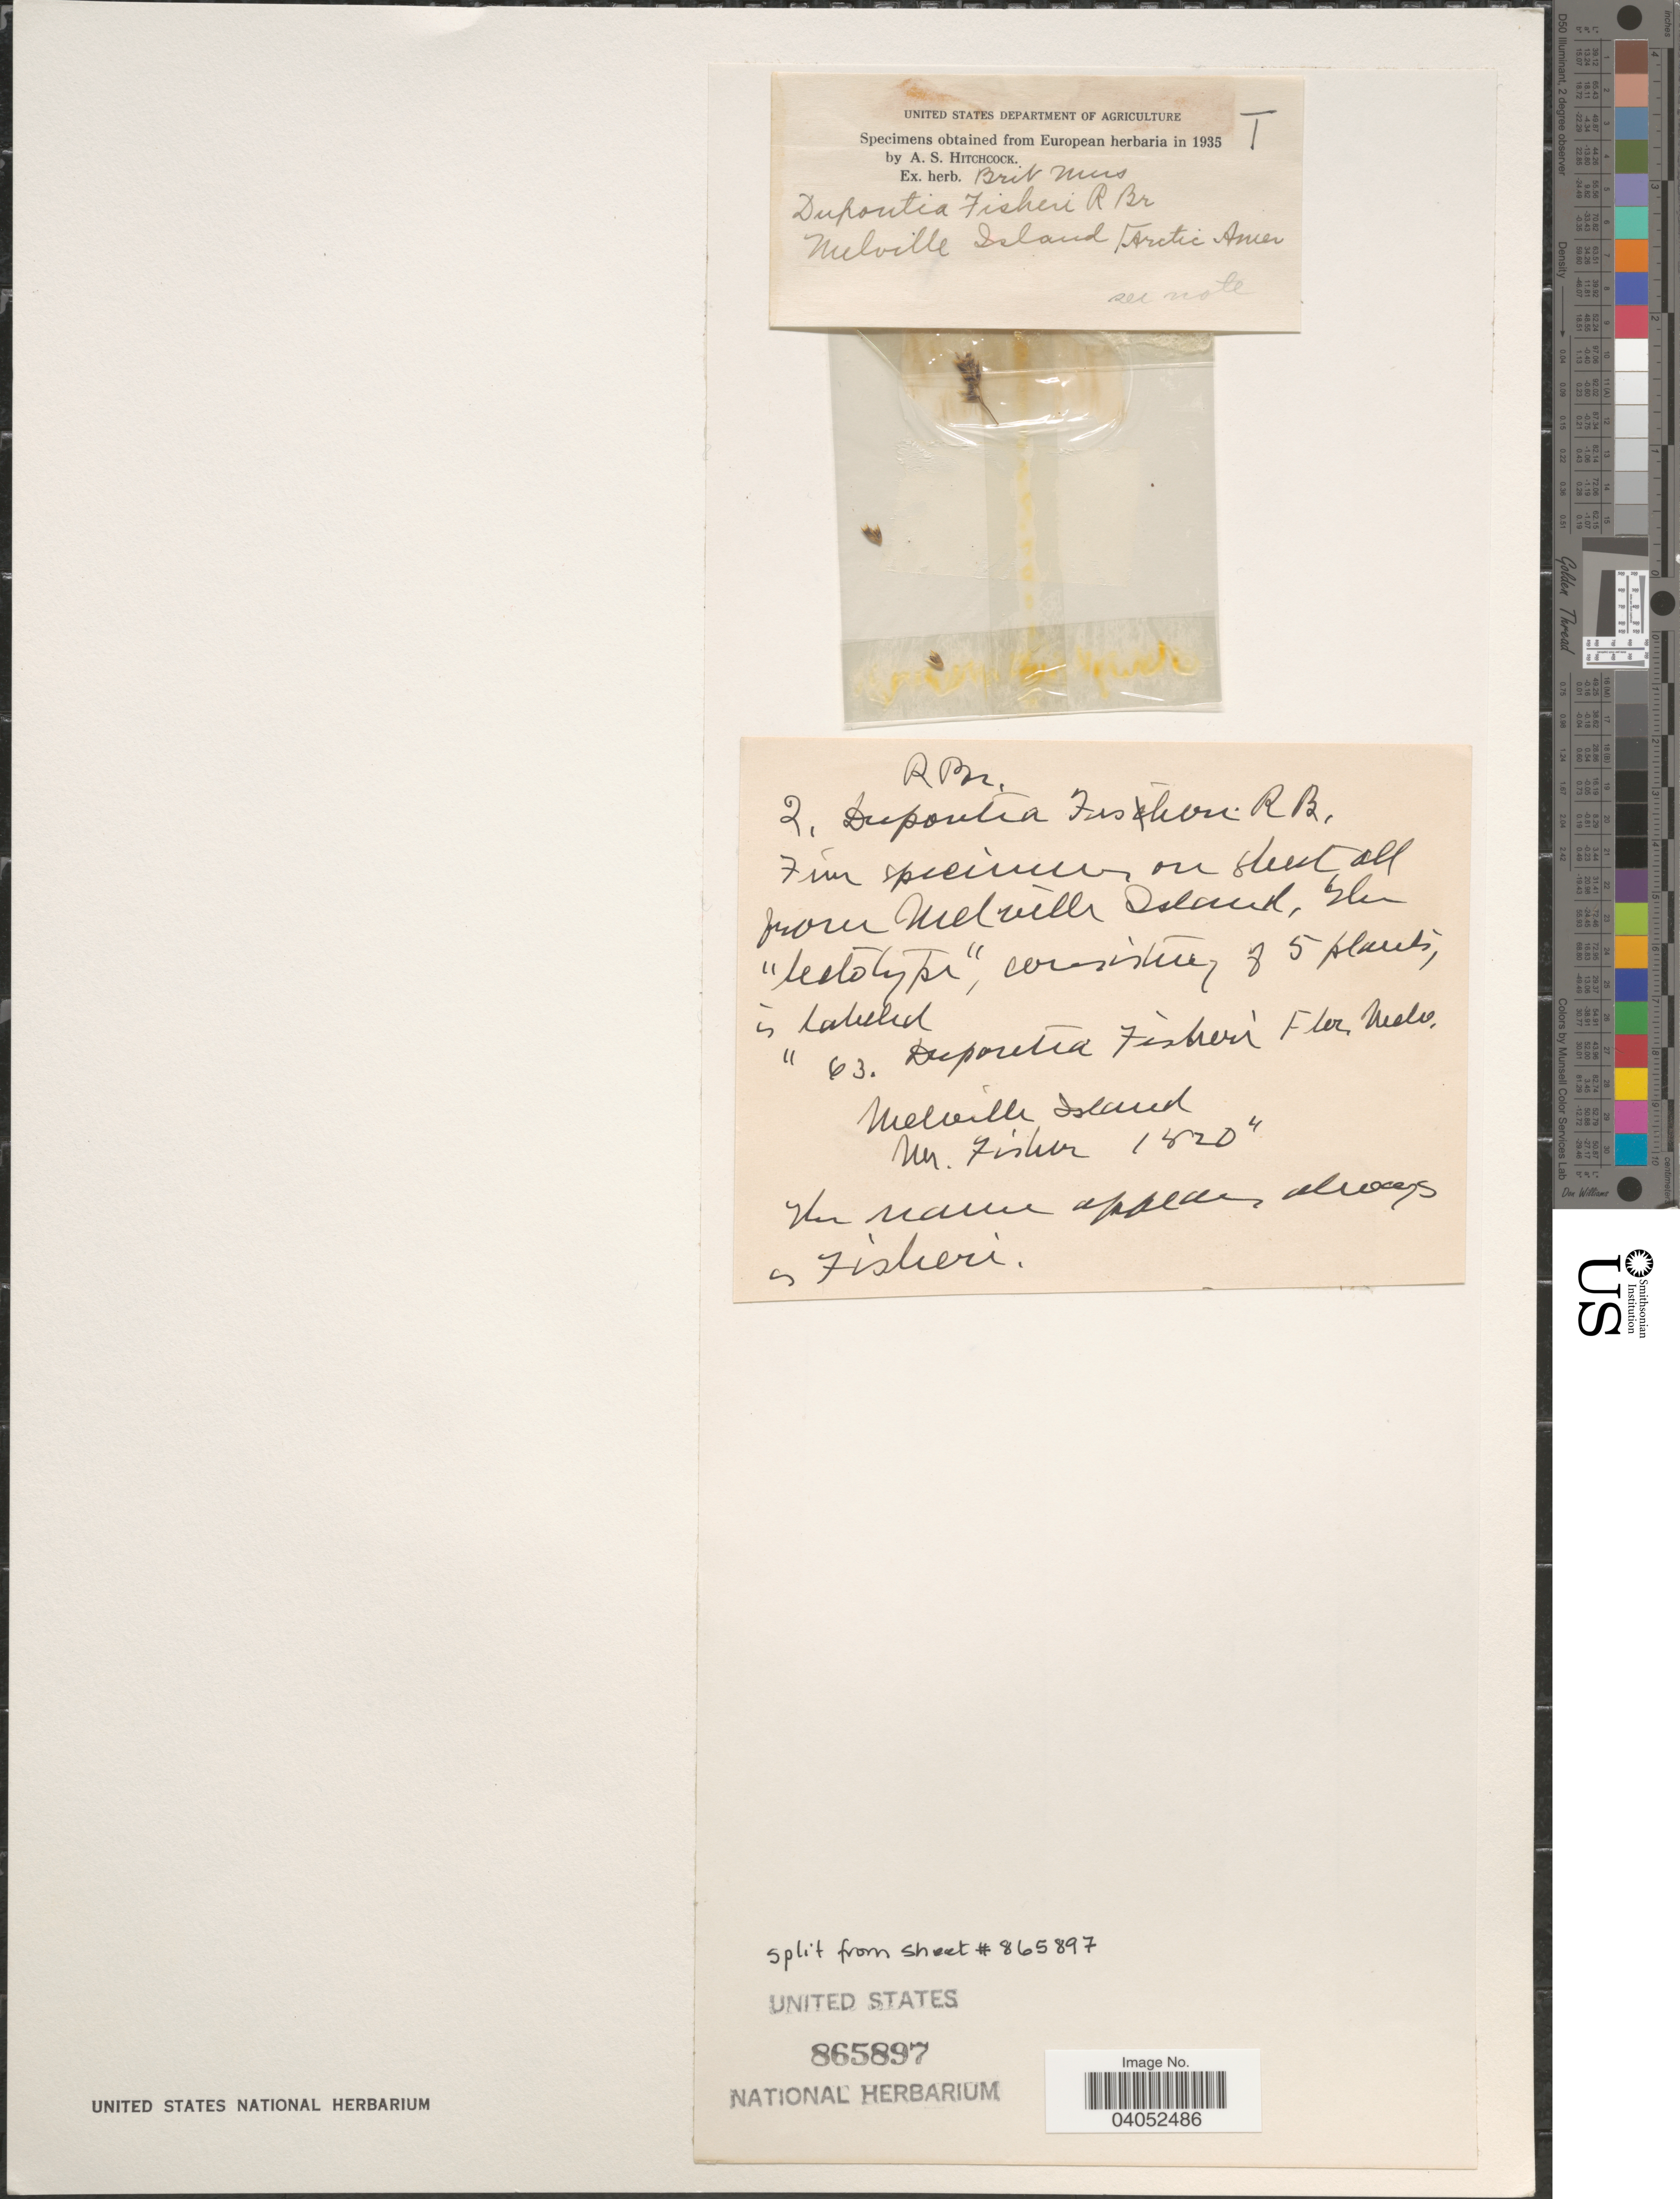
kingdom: Plantae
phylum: Tracheophyta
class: Liliopsida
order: Poales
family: Poaceae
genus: Dupontia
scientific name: Dupontia micrantha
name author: Holm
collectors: -- Fisher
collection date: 1820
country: Canada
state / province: Nunavut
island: Melville Island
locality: Melville Island. Arctic Amer.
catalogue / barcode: US 865897